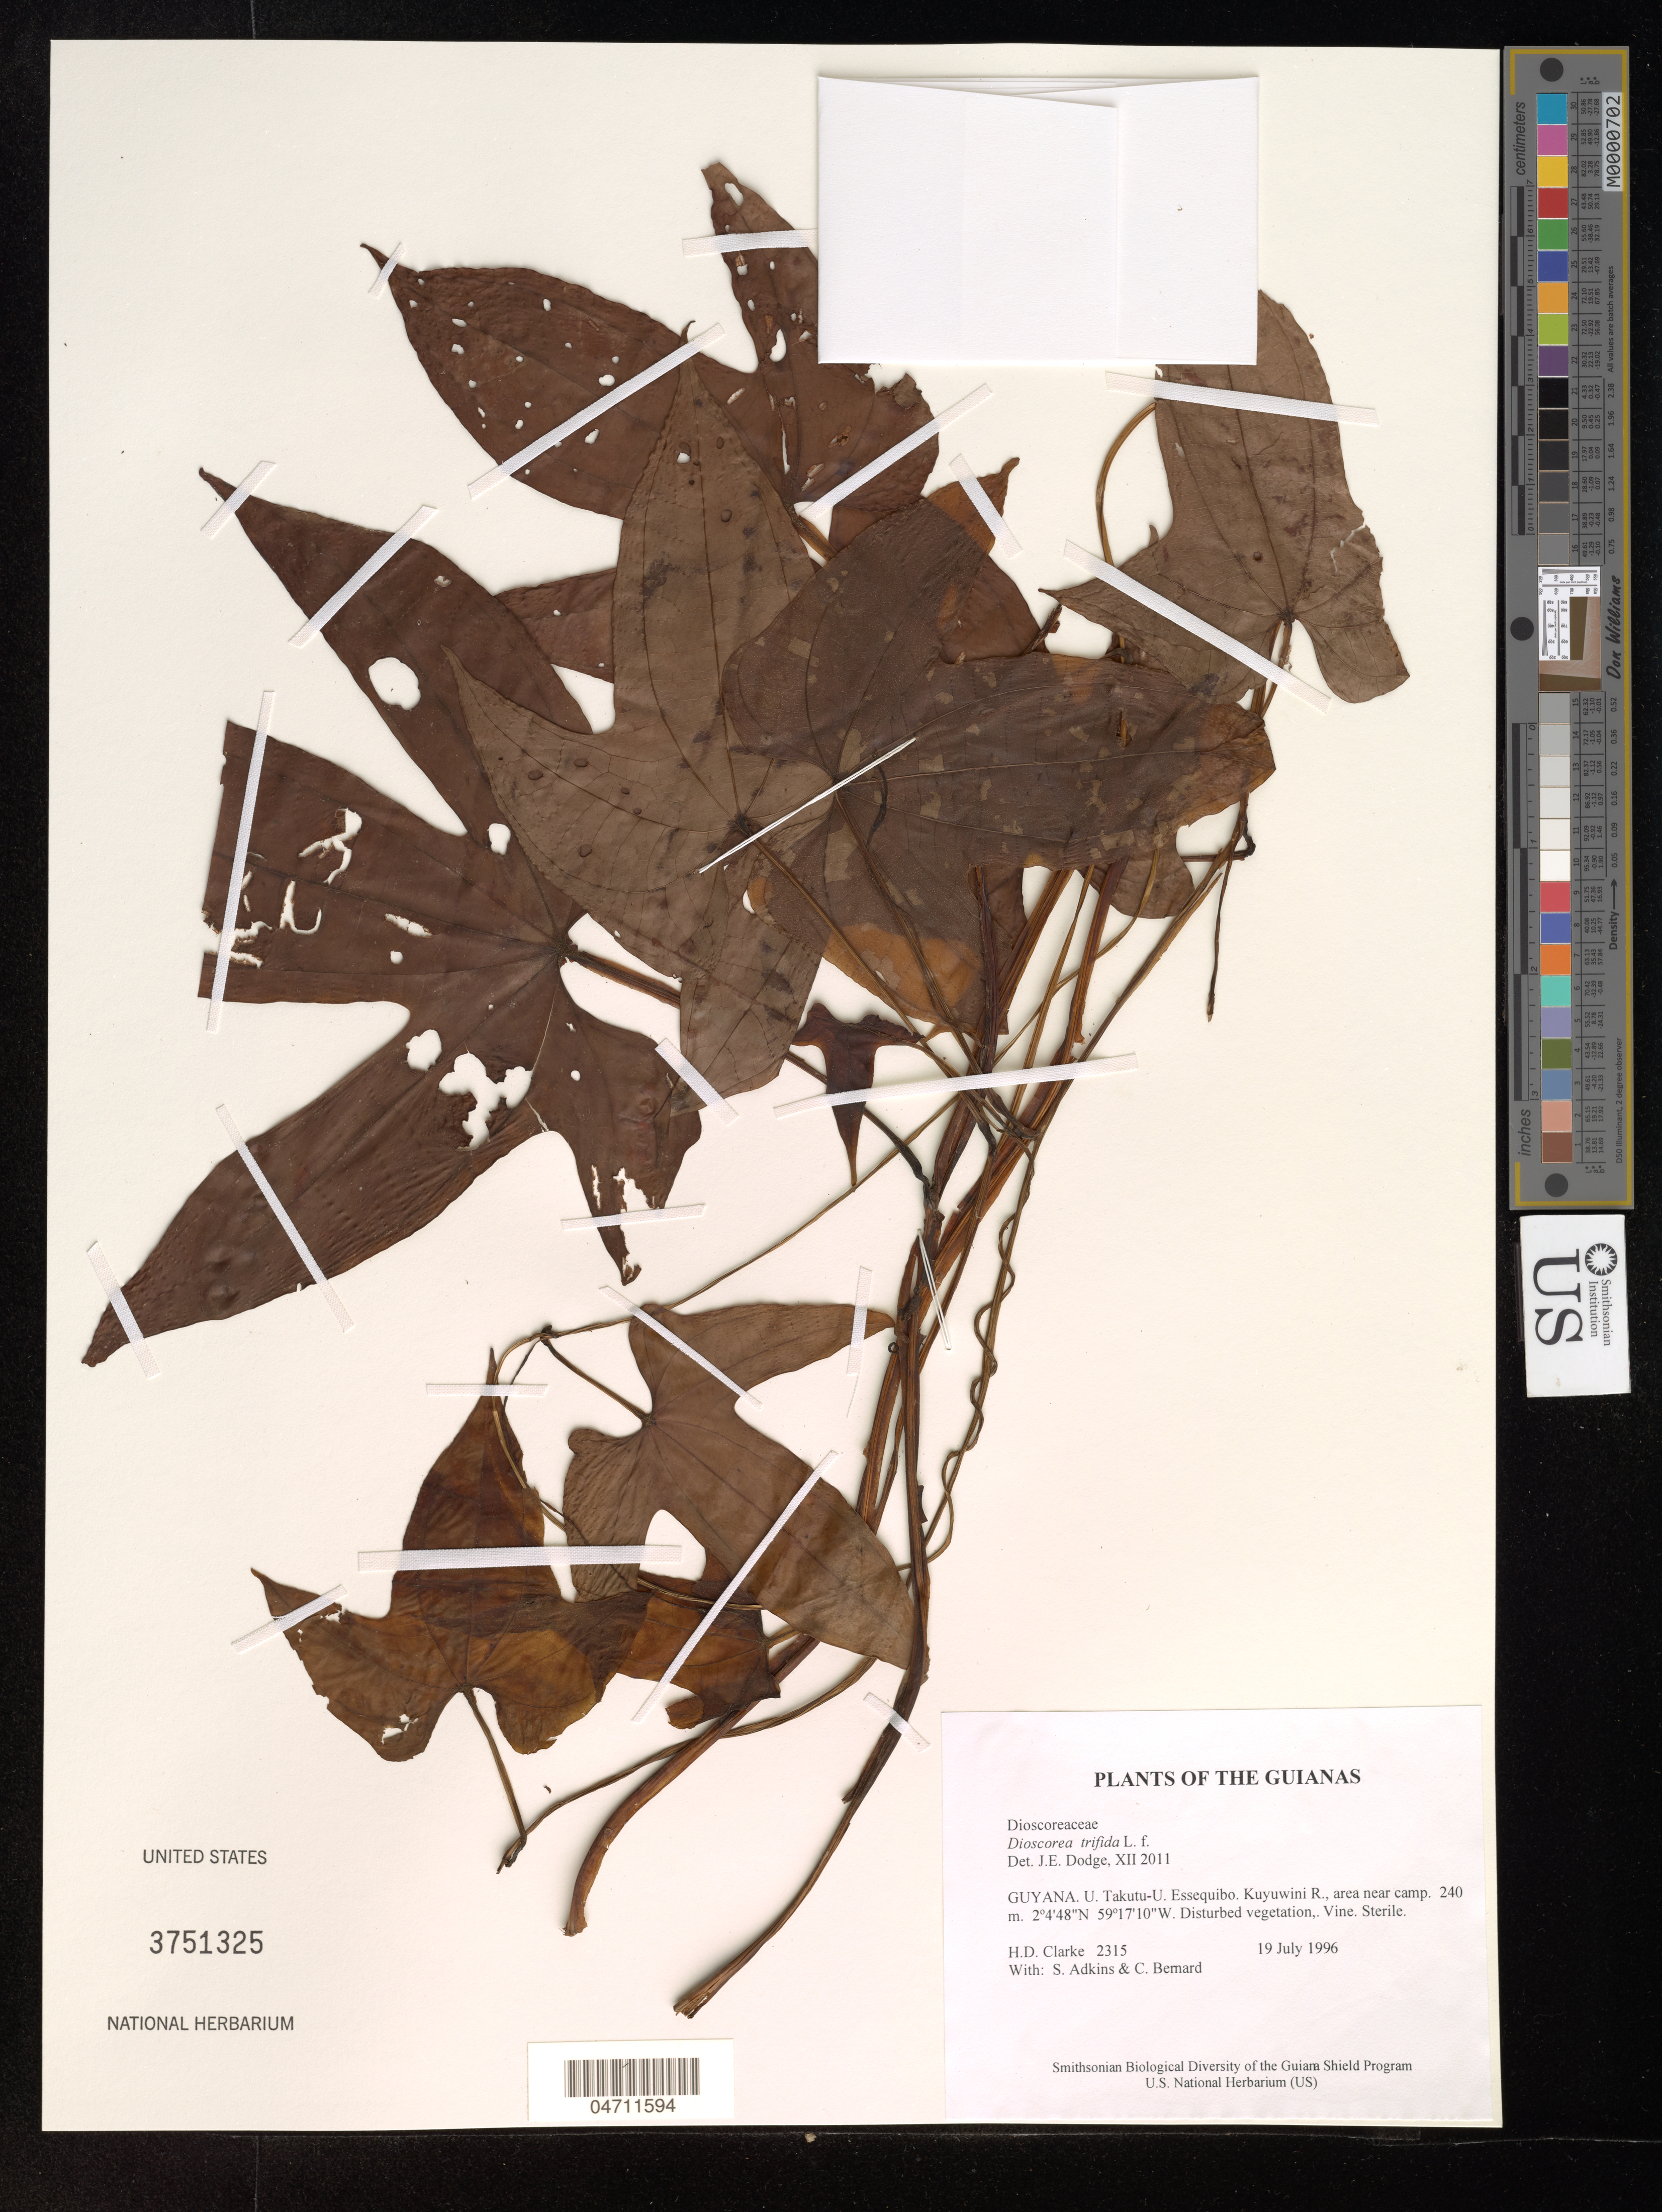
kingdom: Plantae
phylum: Tracheophyta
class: Liliopsida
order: Dioscoreales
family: Dioscoreaceae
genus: Dioscorea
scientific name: Dioscorea trifida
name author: L. f.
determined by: Dodge, J. E.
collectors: H. D. Clarke, S. Adkins & C. Bernard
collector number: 2315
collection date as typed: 19 July 1996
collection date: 1996-07-19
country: Guyana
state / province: U. Takutu-U. Essequibo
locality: Kuyuwini R., area near camp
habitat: Disturbed vegetation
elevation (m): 240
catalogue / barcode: US 3751325